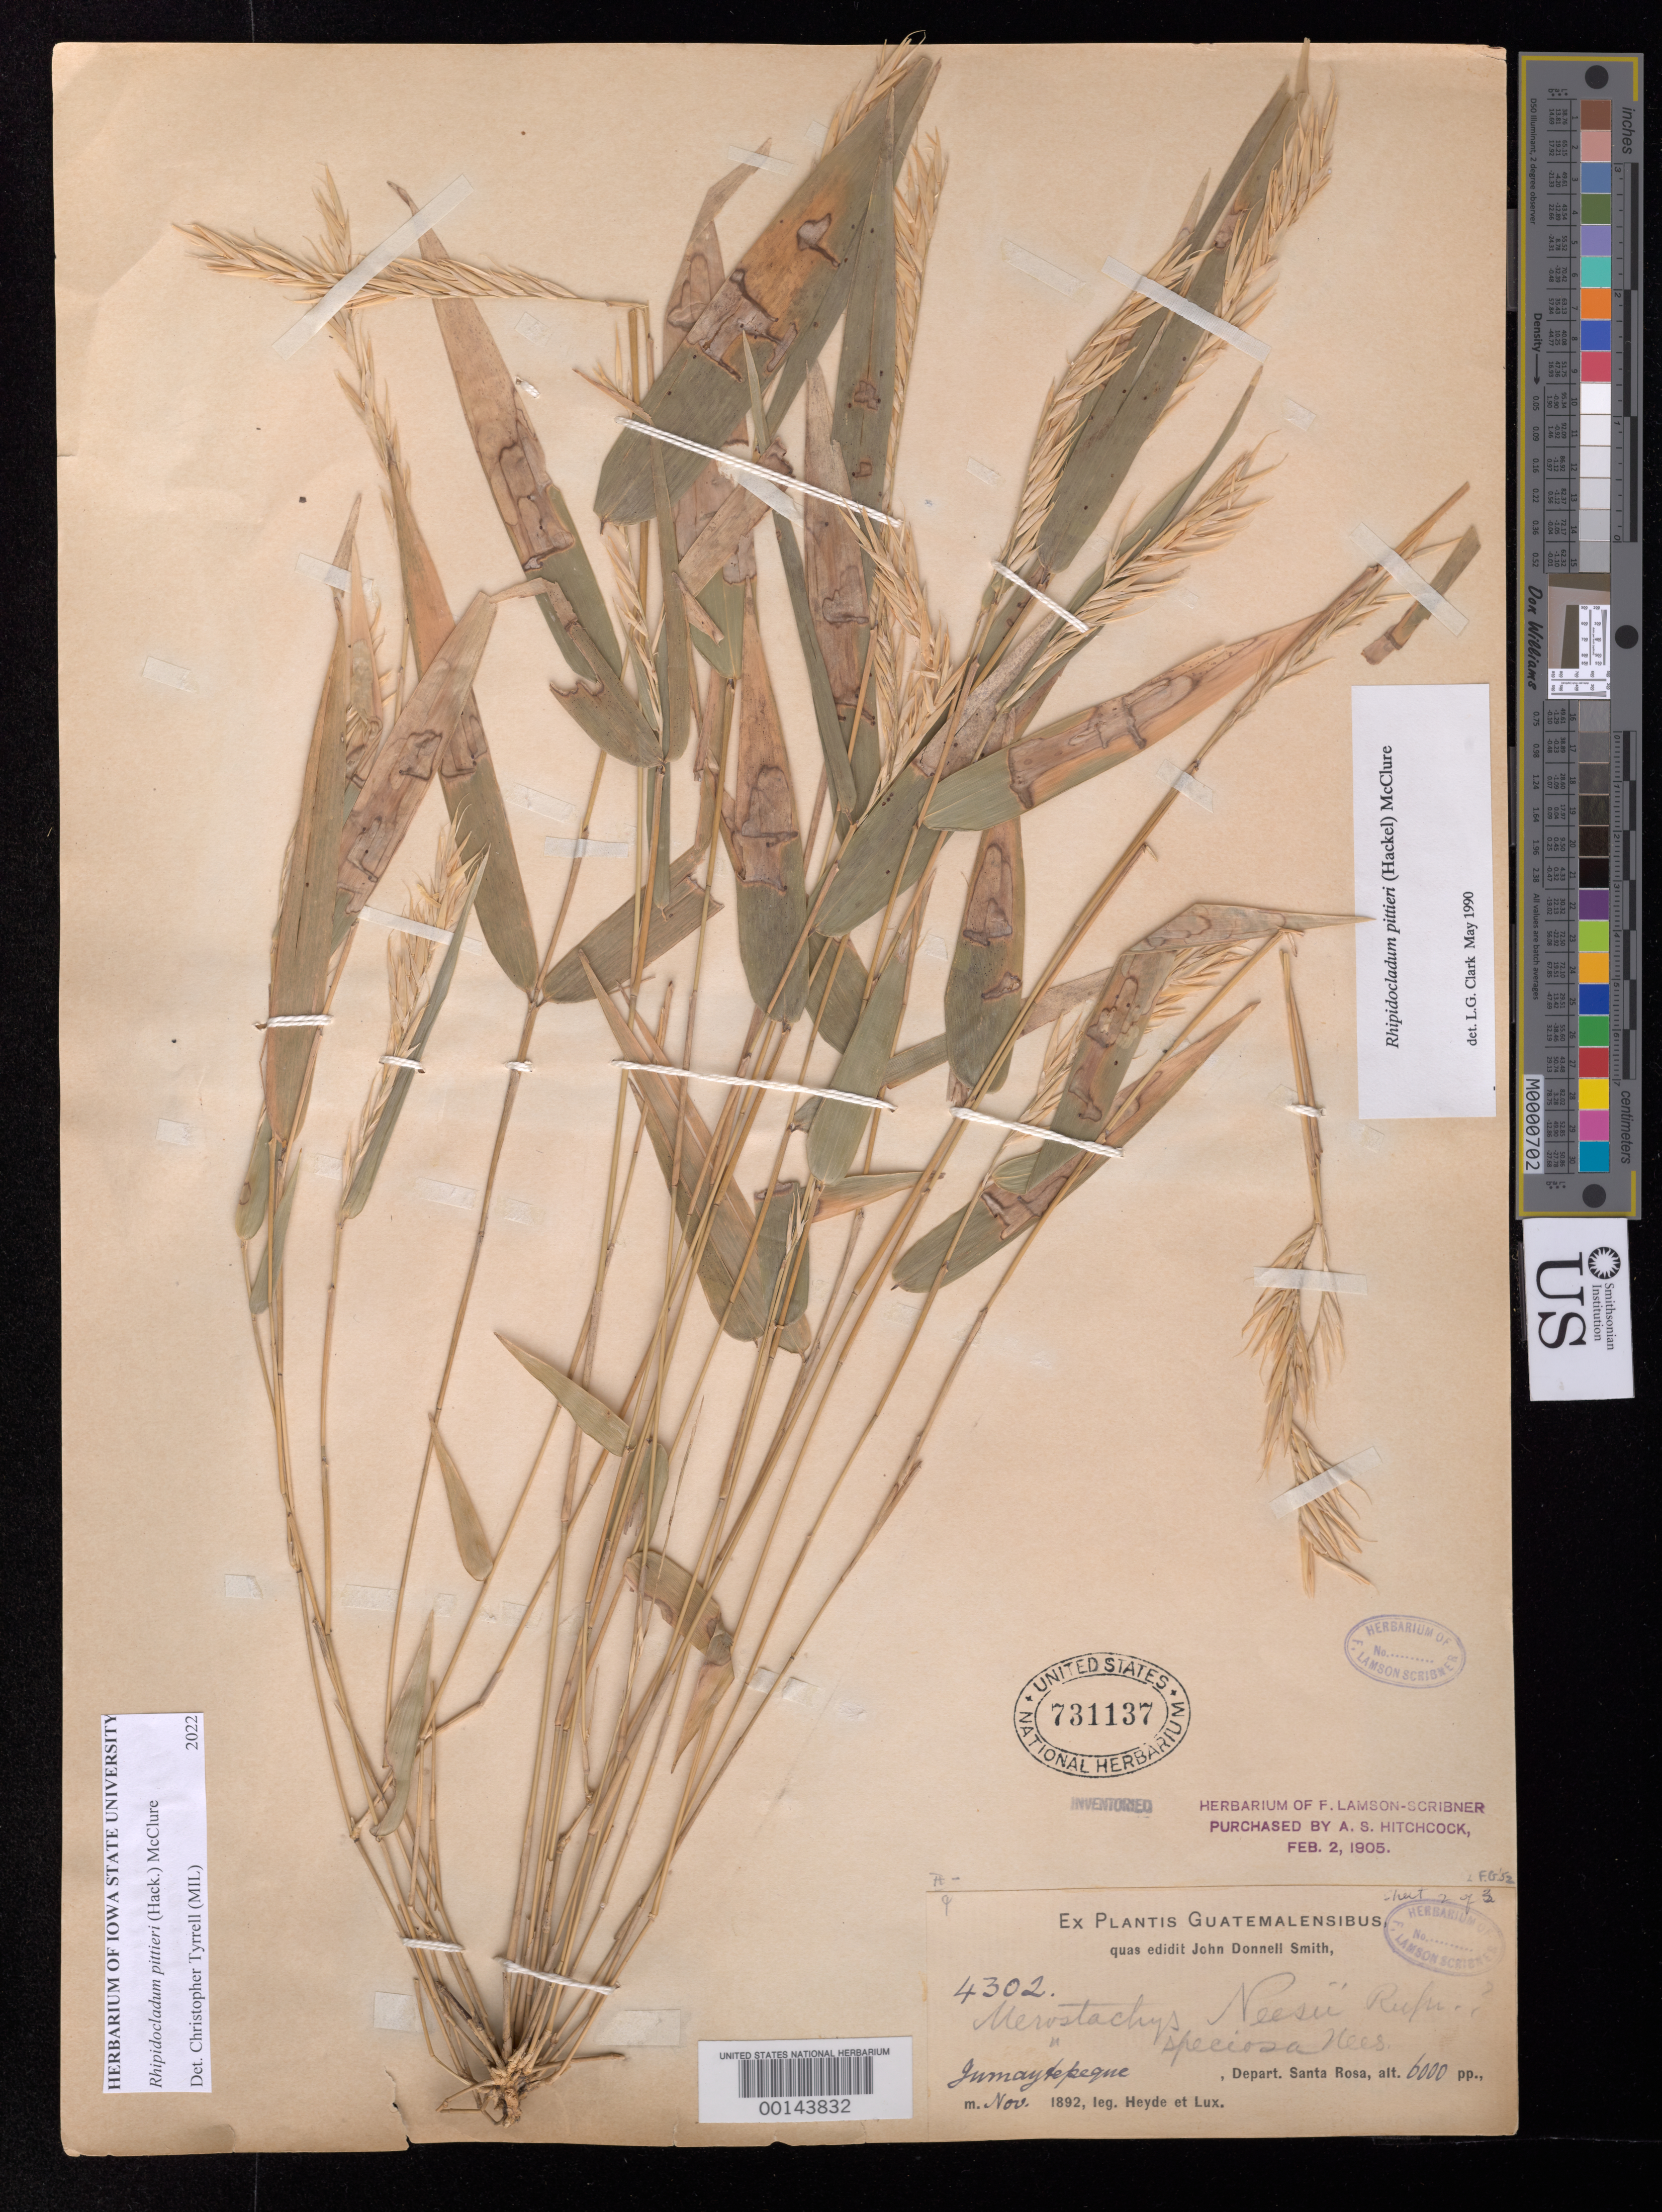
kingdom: Plantae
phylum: Tracheophyta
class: Liliopsida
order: Poales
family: Poaceae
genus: Rhipidocladum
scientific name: Rhipidocladum pittieri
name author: (J. Hack.) McClure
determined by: Tyrrell, Christopher D., (MIL), Milwaukee Public Museum (UNITED STATES)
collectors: E. T. Heyde & E. Lux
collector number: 4302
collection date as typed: Nov 1892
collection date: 1892-11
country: Guatemala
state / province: Santa Rosa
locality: Jumaytepeque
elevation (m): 1300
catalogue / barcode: US 731137